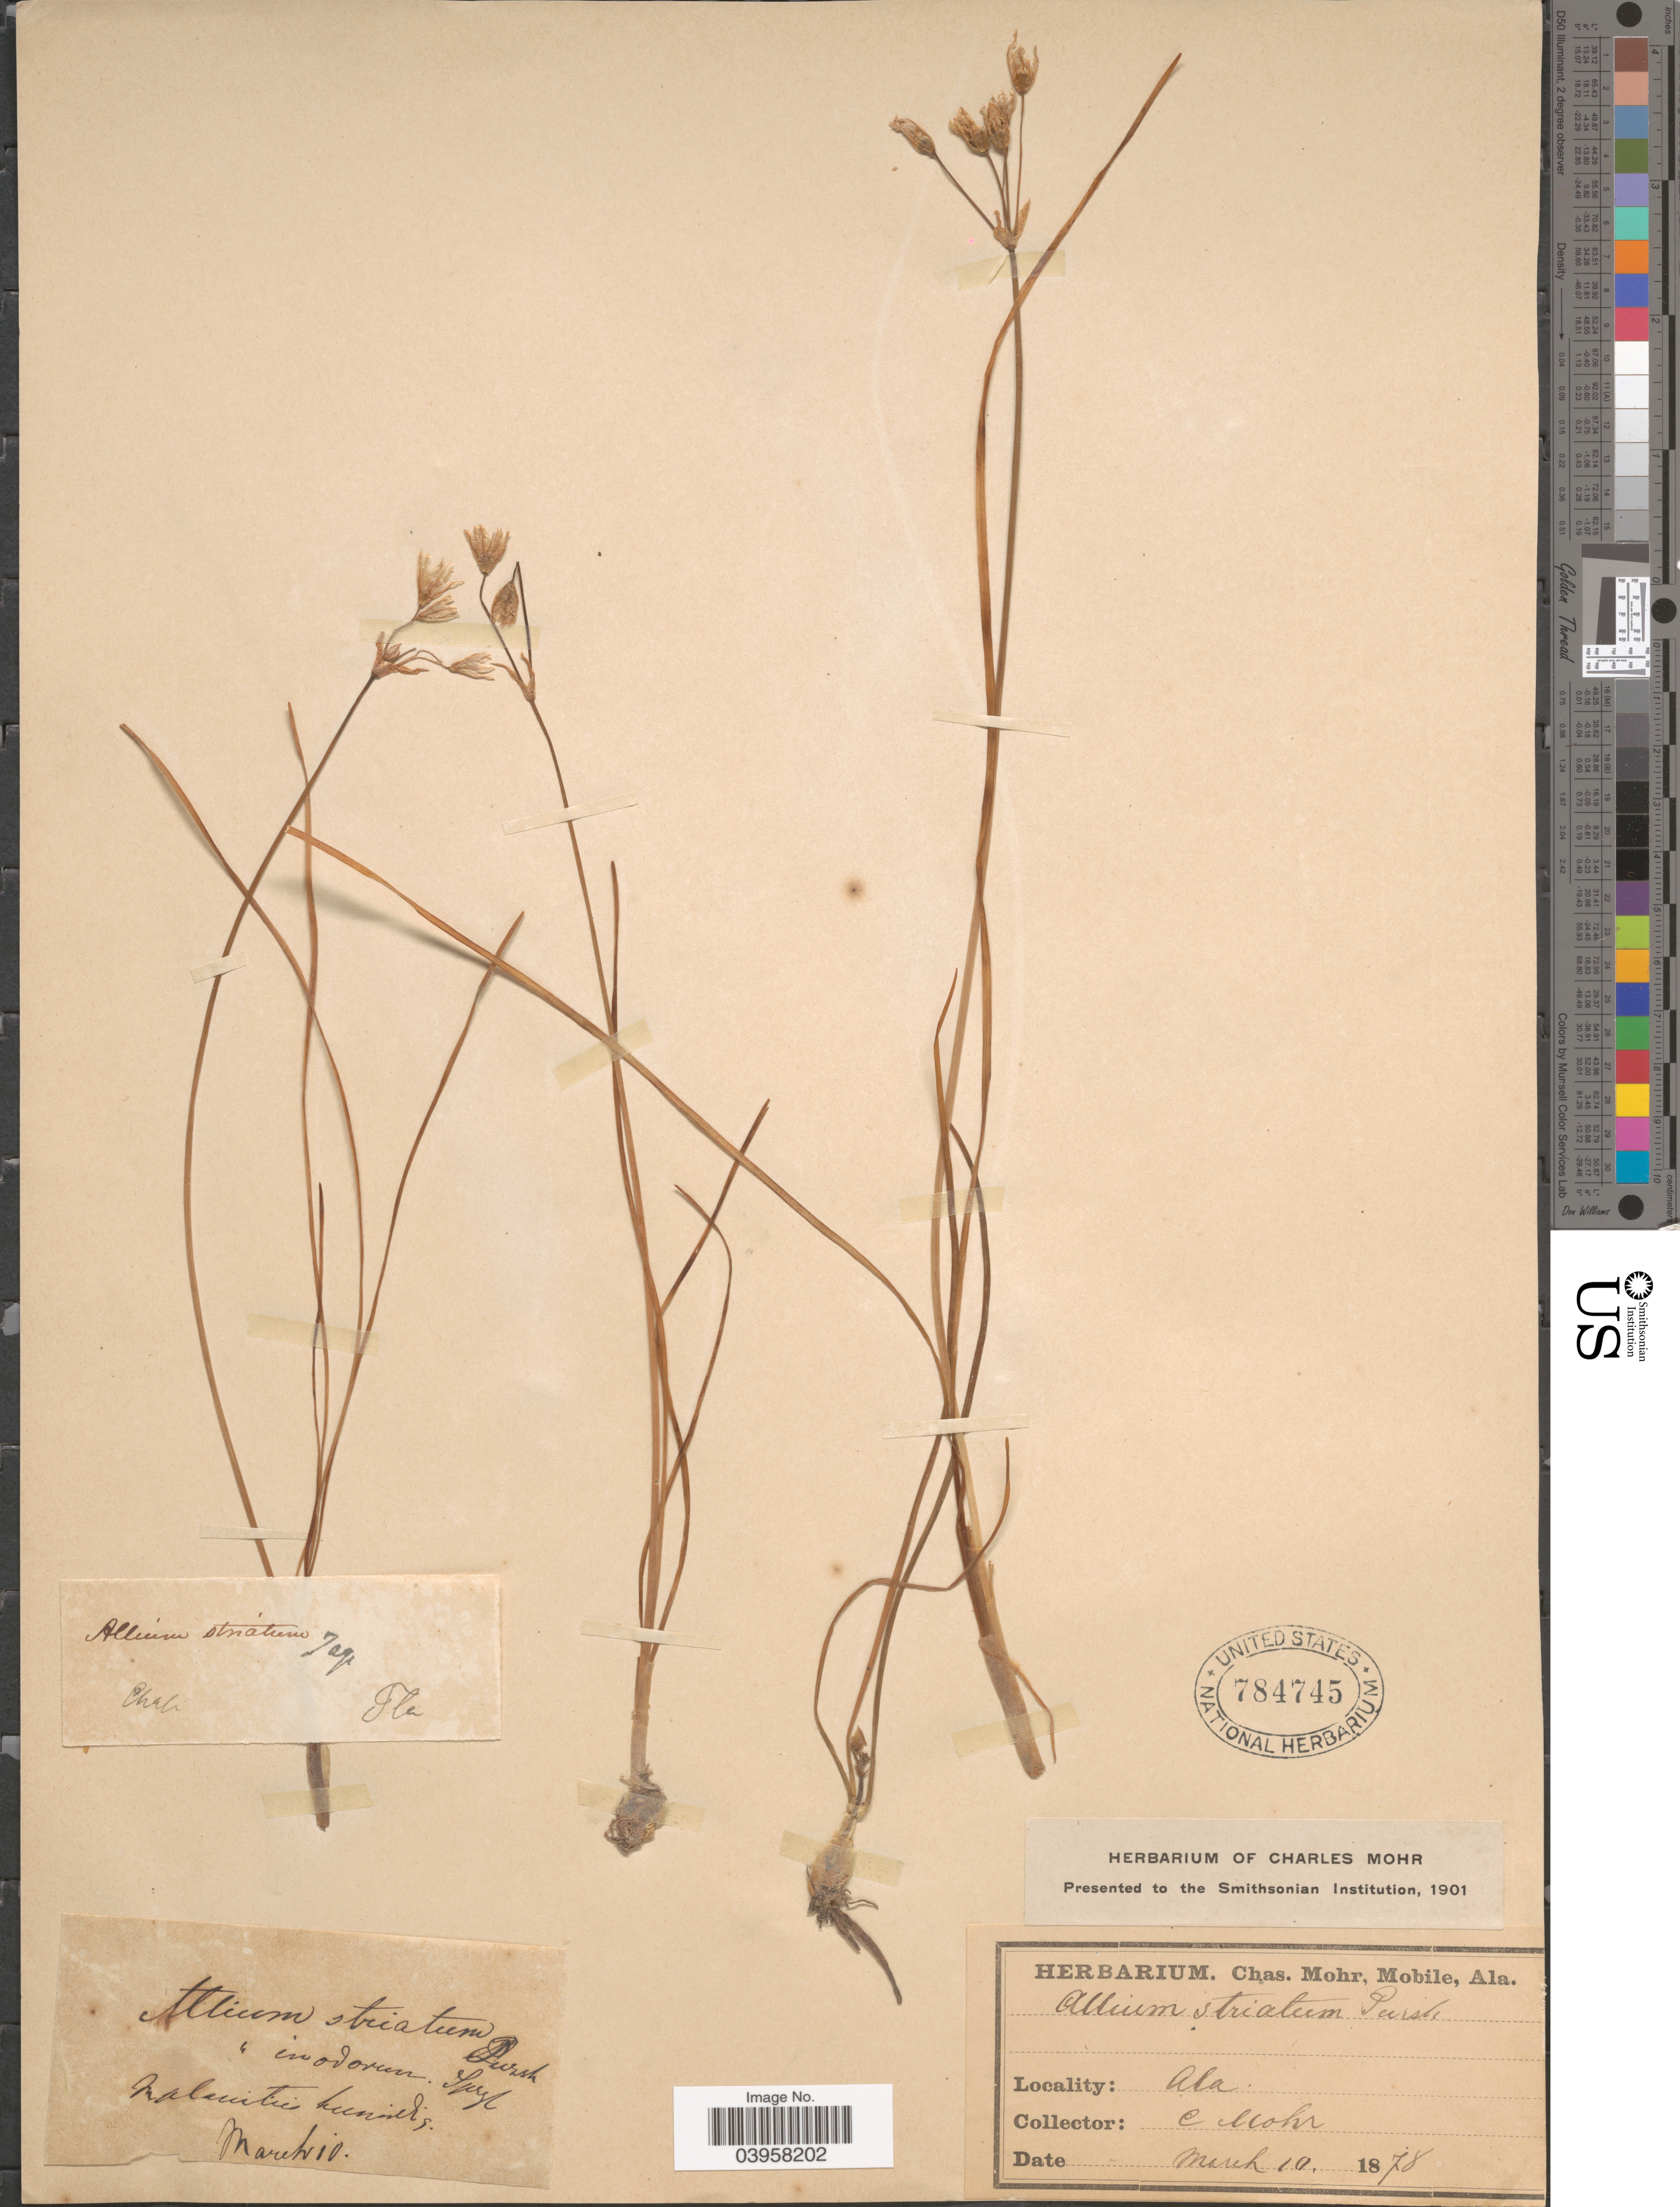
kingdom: Plantae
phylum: Tracheophyta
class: Liliopsida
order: Asparagales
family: Amaryllidaceae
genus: Nothoscordum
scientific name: Nothoscordum bivalve var. bivalve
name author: (L.) Britton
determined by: Strong, Mark T., (BOT), Smithsonian Institution - National Museum of Natural History (UNITED STATES)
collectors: Mohr, C. T. (herbarium)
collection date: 1878-03-10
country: United States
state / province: Alabama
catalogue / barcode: US 784745